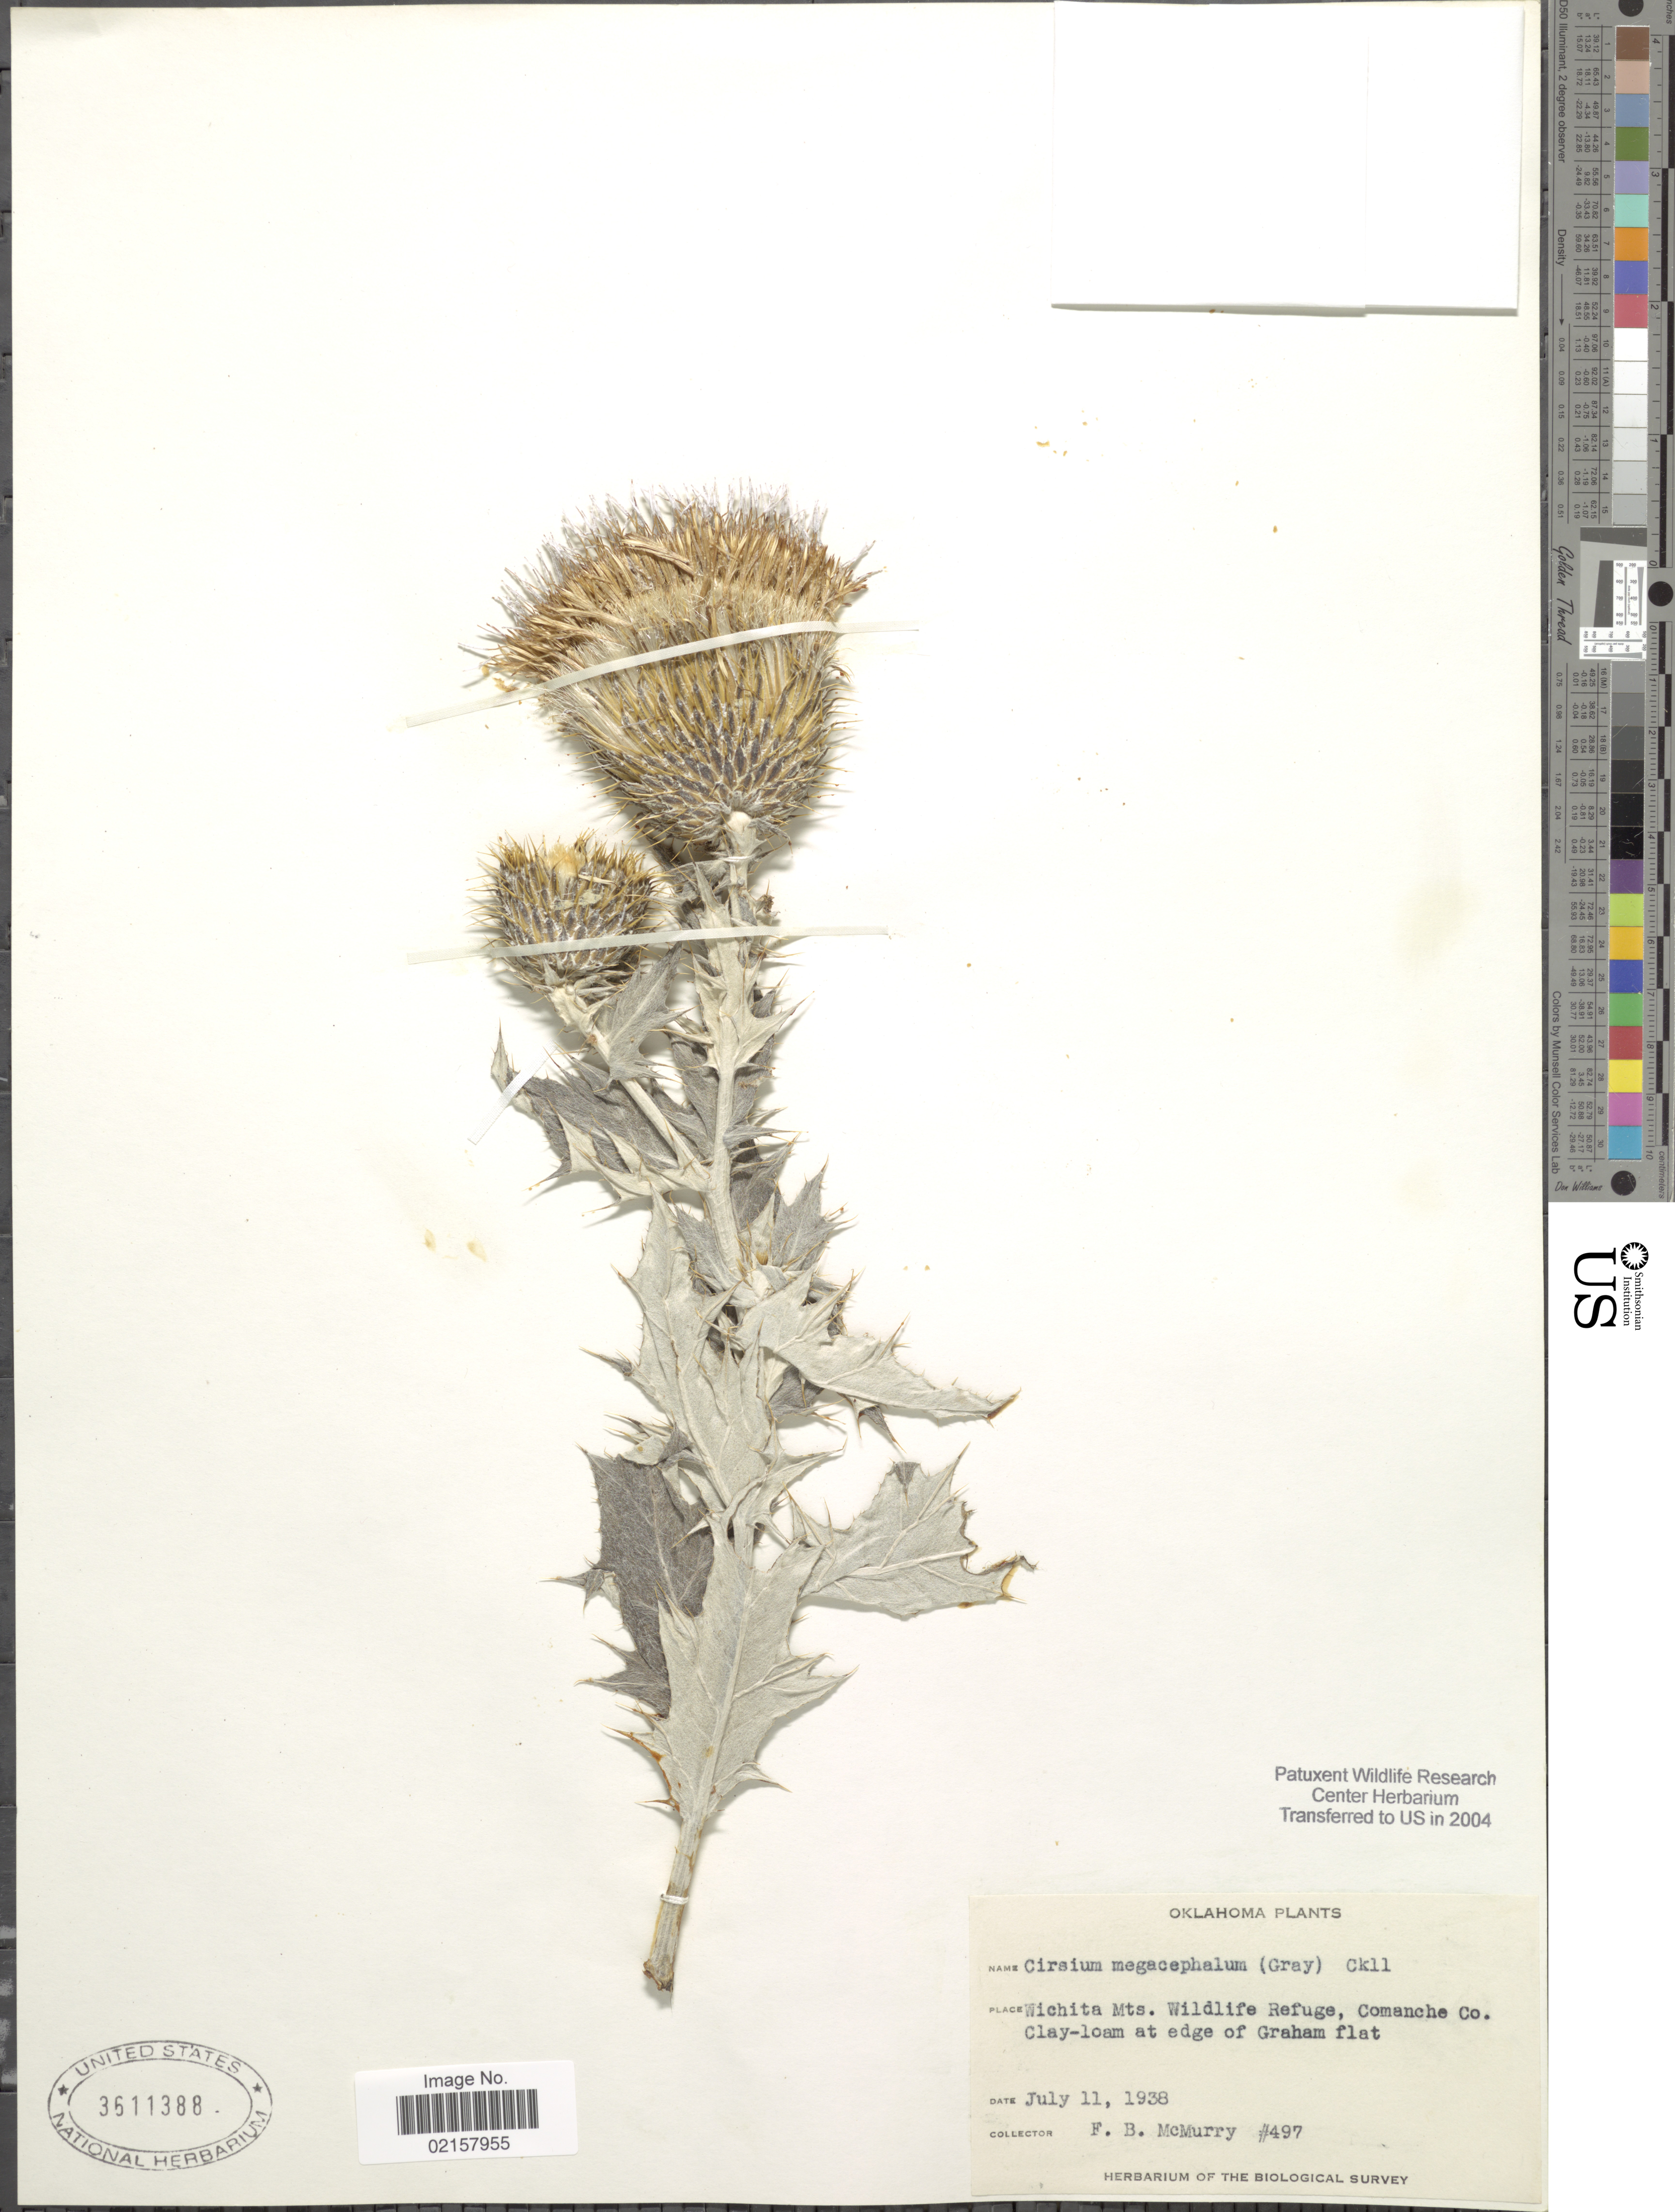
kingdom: Plantae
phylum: Tracheophyta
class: Magnoliopsida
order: Asterales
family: Asteraceae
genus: Cirsium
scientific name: Cirsium undulatum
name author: (Nutt.) Spreng.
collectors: F. B. McMurry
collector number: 497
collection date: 1938-07-11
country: United States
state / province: Oklahoma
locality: Wichita Mts. Wildlife Refuge, Comanche Co., Clay-loam at edge of Graham flat.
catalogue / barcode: US 3611388